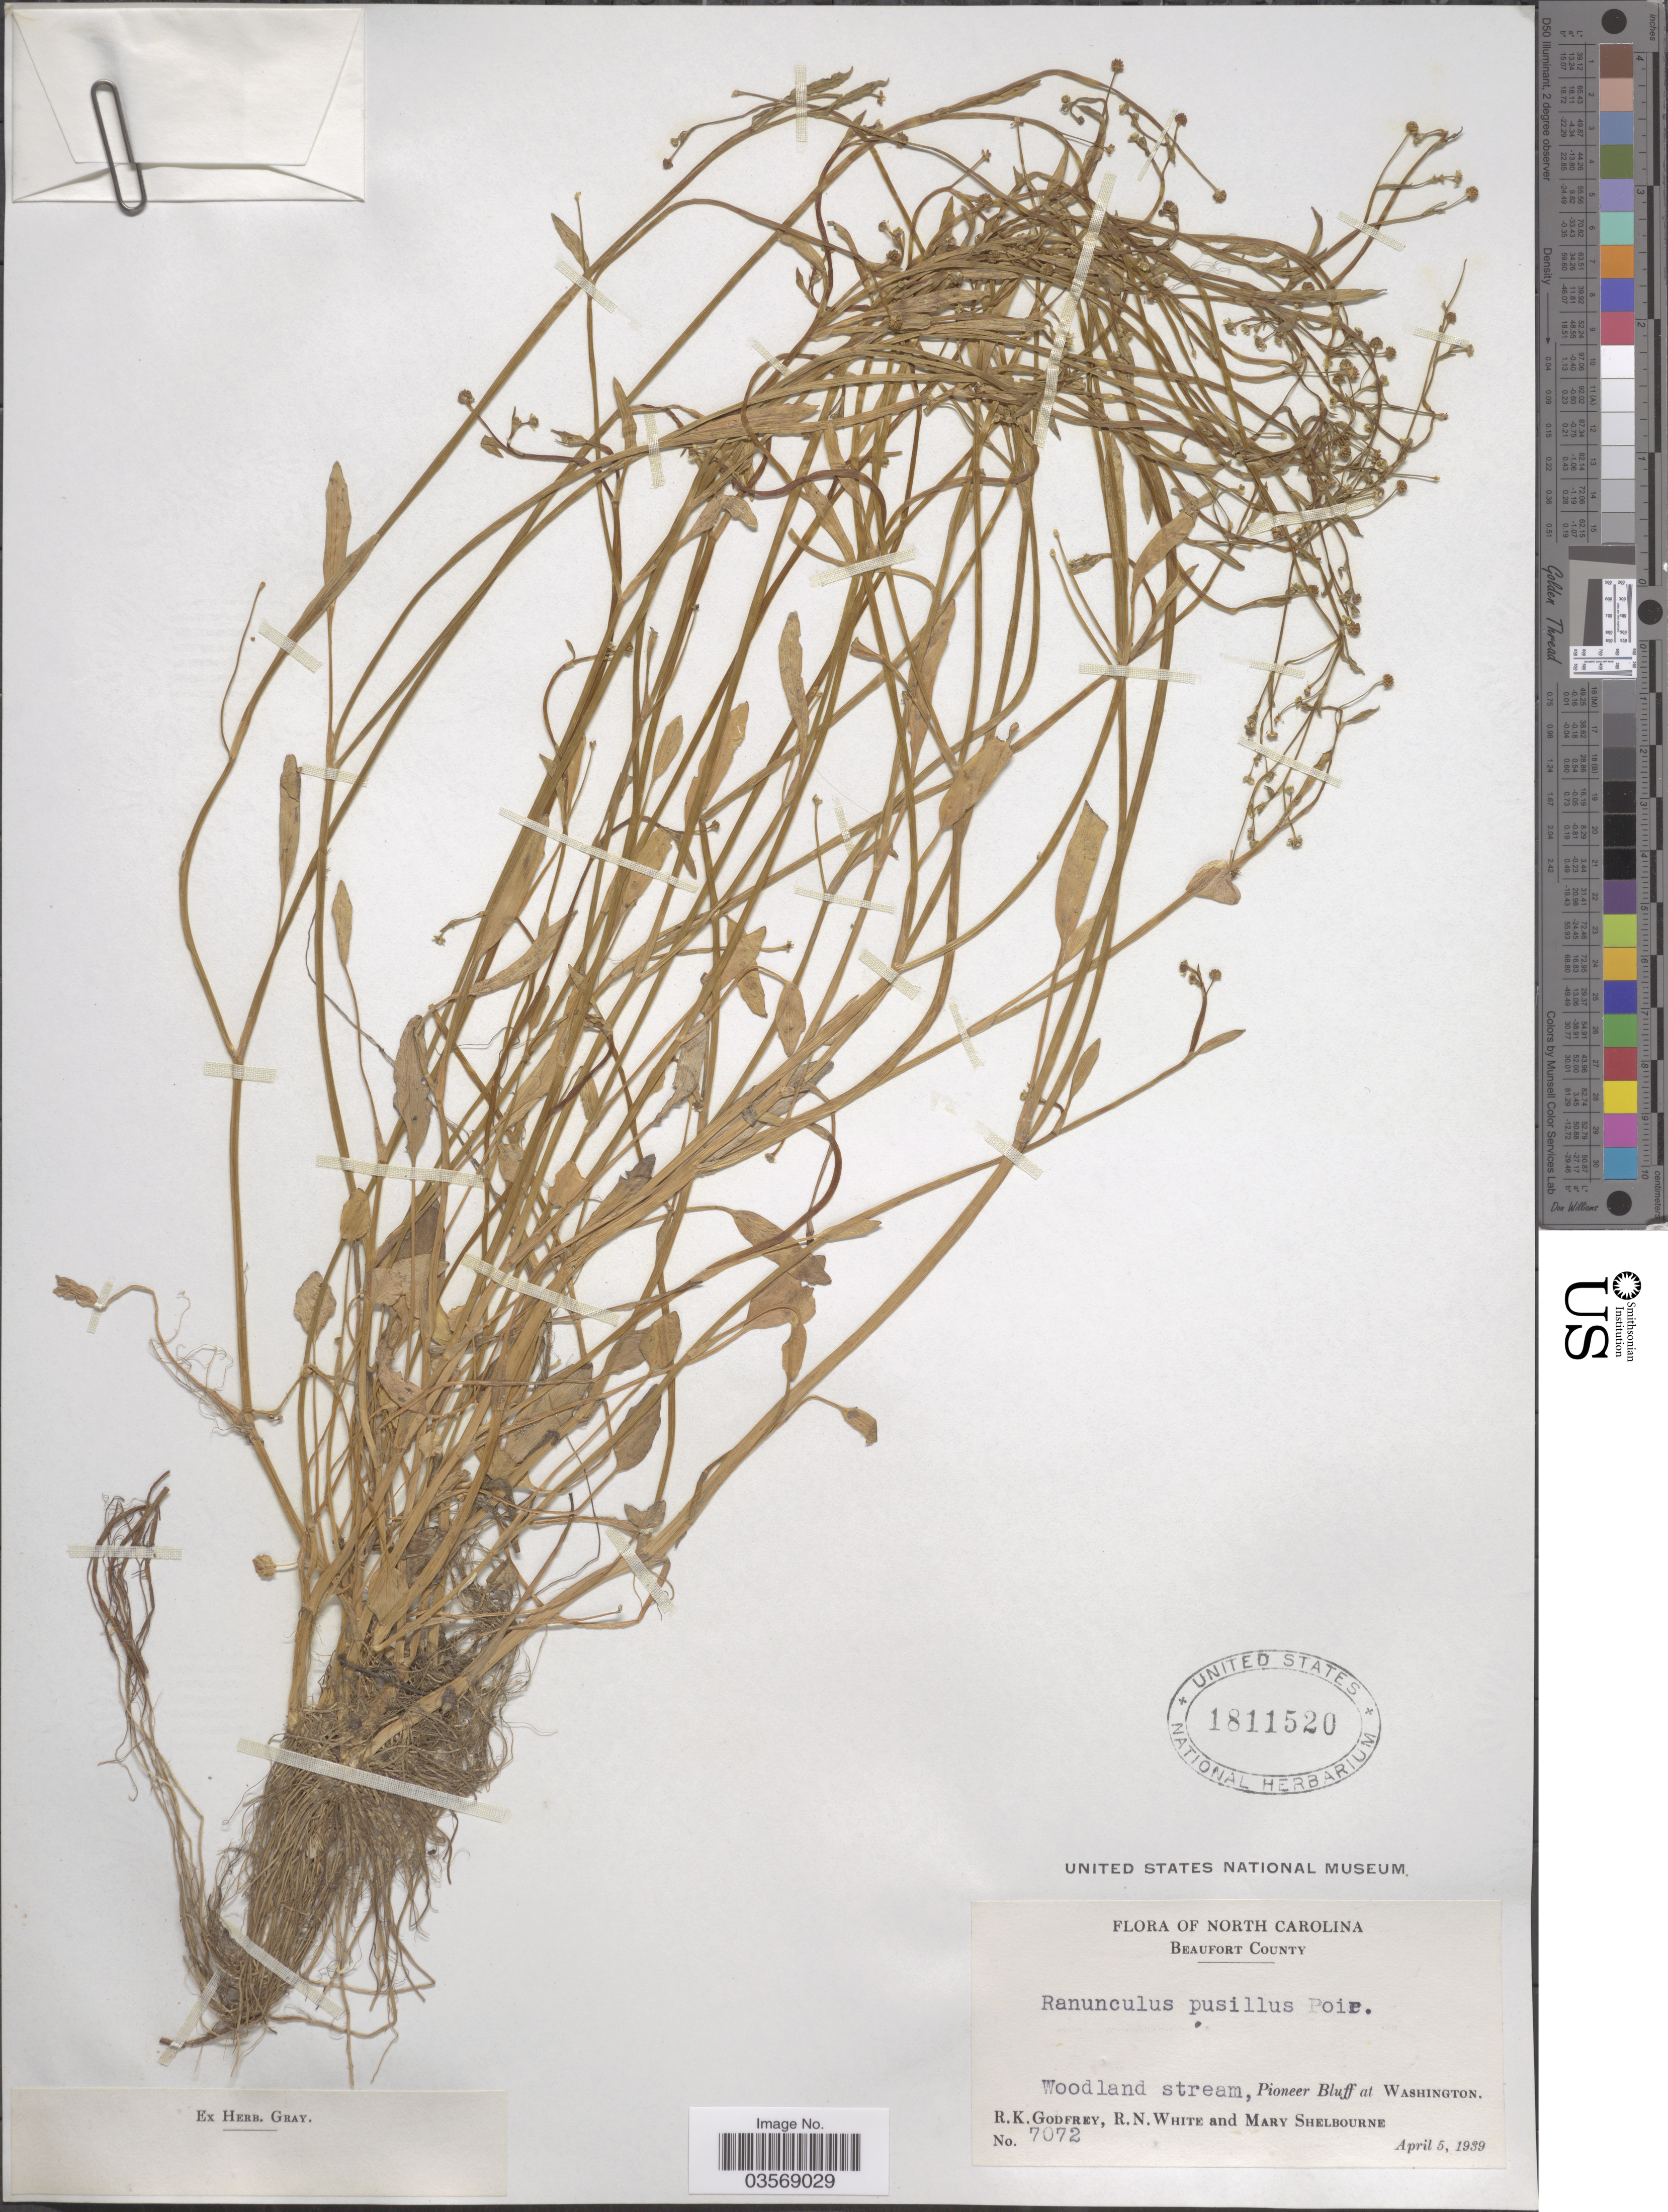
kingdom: Plantae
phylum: Tracheophyta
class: Magnoliopsida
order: Ranunculales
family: Ranunculaceae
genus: Ranunculus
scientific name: Ranunculus pusillus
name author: Poir.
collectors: R. K. Godfrey, R. N. White & M. Shelbourne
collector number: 7072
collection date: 1939-04-05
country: United States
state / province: North Carolina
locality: Beaufort County. Pioneer Bluff at Washington.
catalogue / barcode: US 1811520